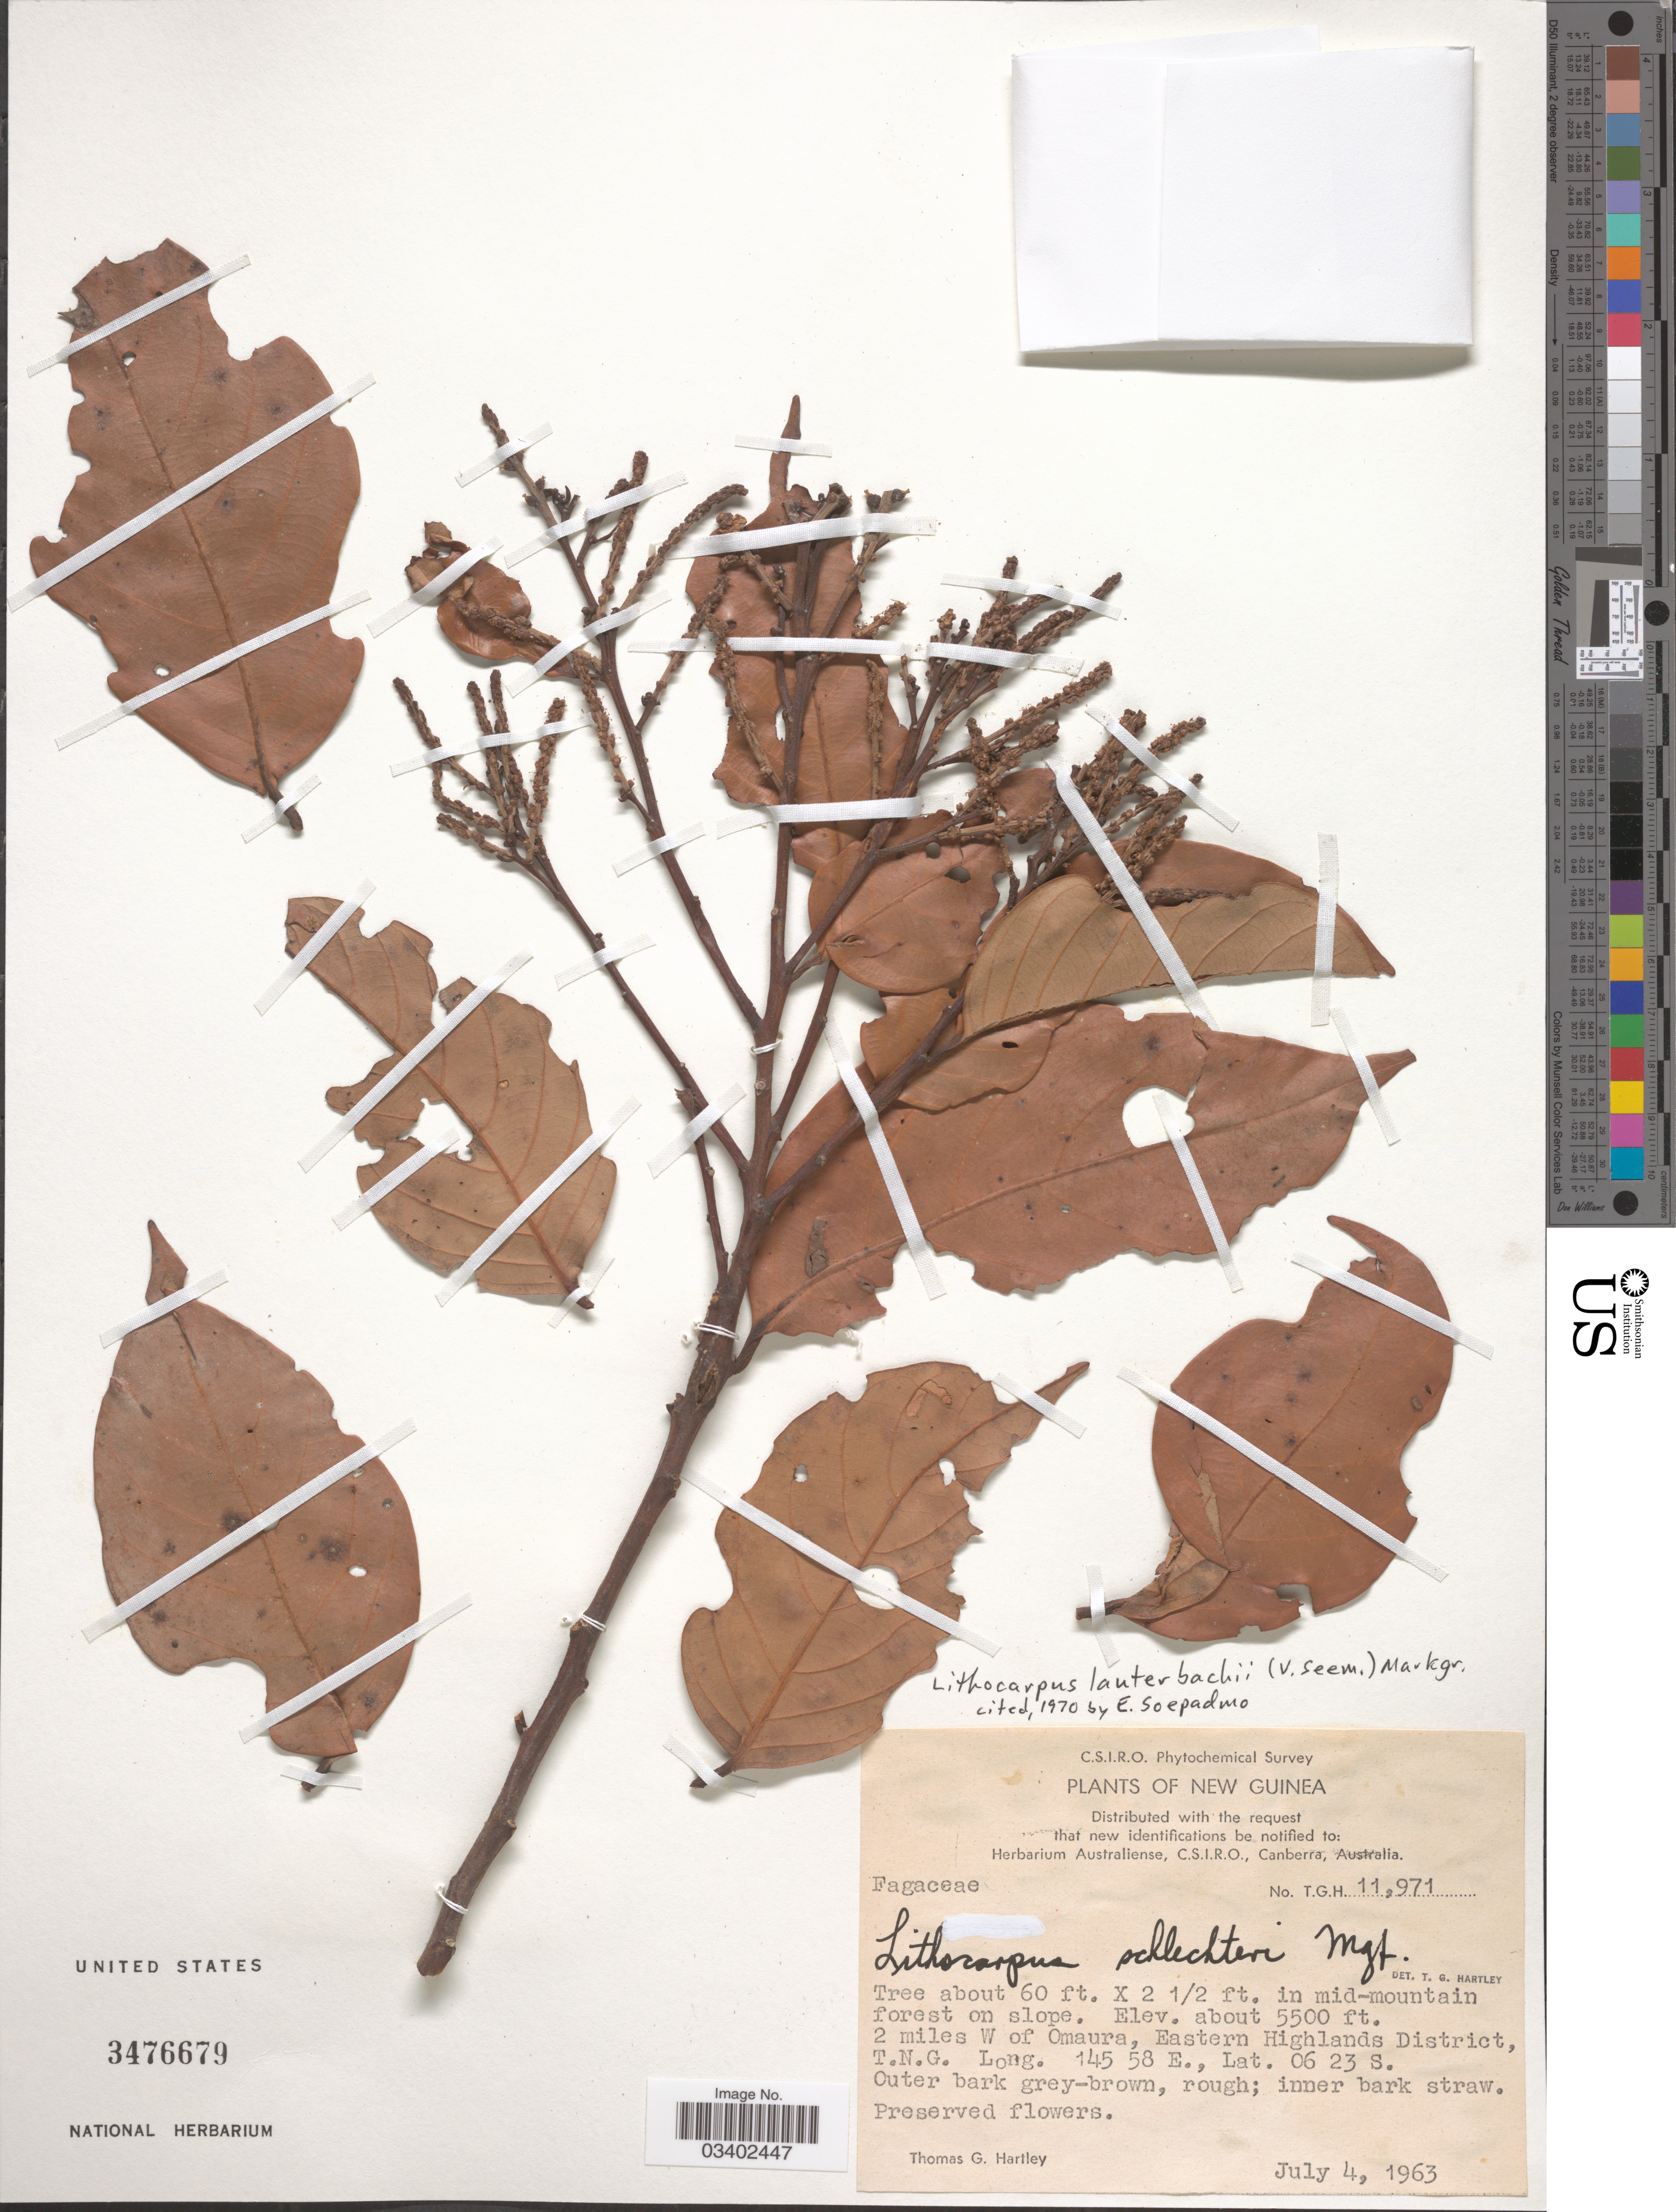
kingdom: Plantae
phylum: Tracheophyta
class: Magnoliopsida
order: Fagales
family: Fagaceae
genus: Lithocarpus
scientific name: Lithocarpus lauterbachii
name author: (Seem.) Markgr.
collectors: T. G. Hartley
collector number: T.G.H. 11971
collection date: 1963-07-04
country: Papua New Guinea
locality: New Guinea. 2 miles W of Omaura, Eastern Highlands District, T.N.G.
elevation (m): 1676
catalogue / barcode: US 3476679